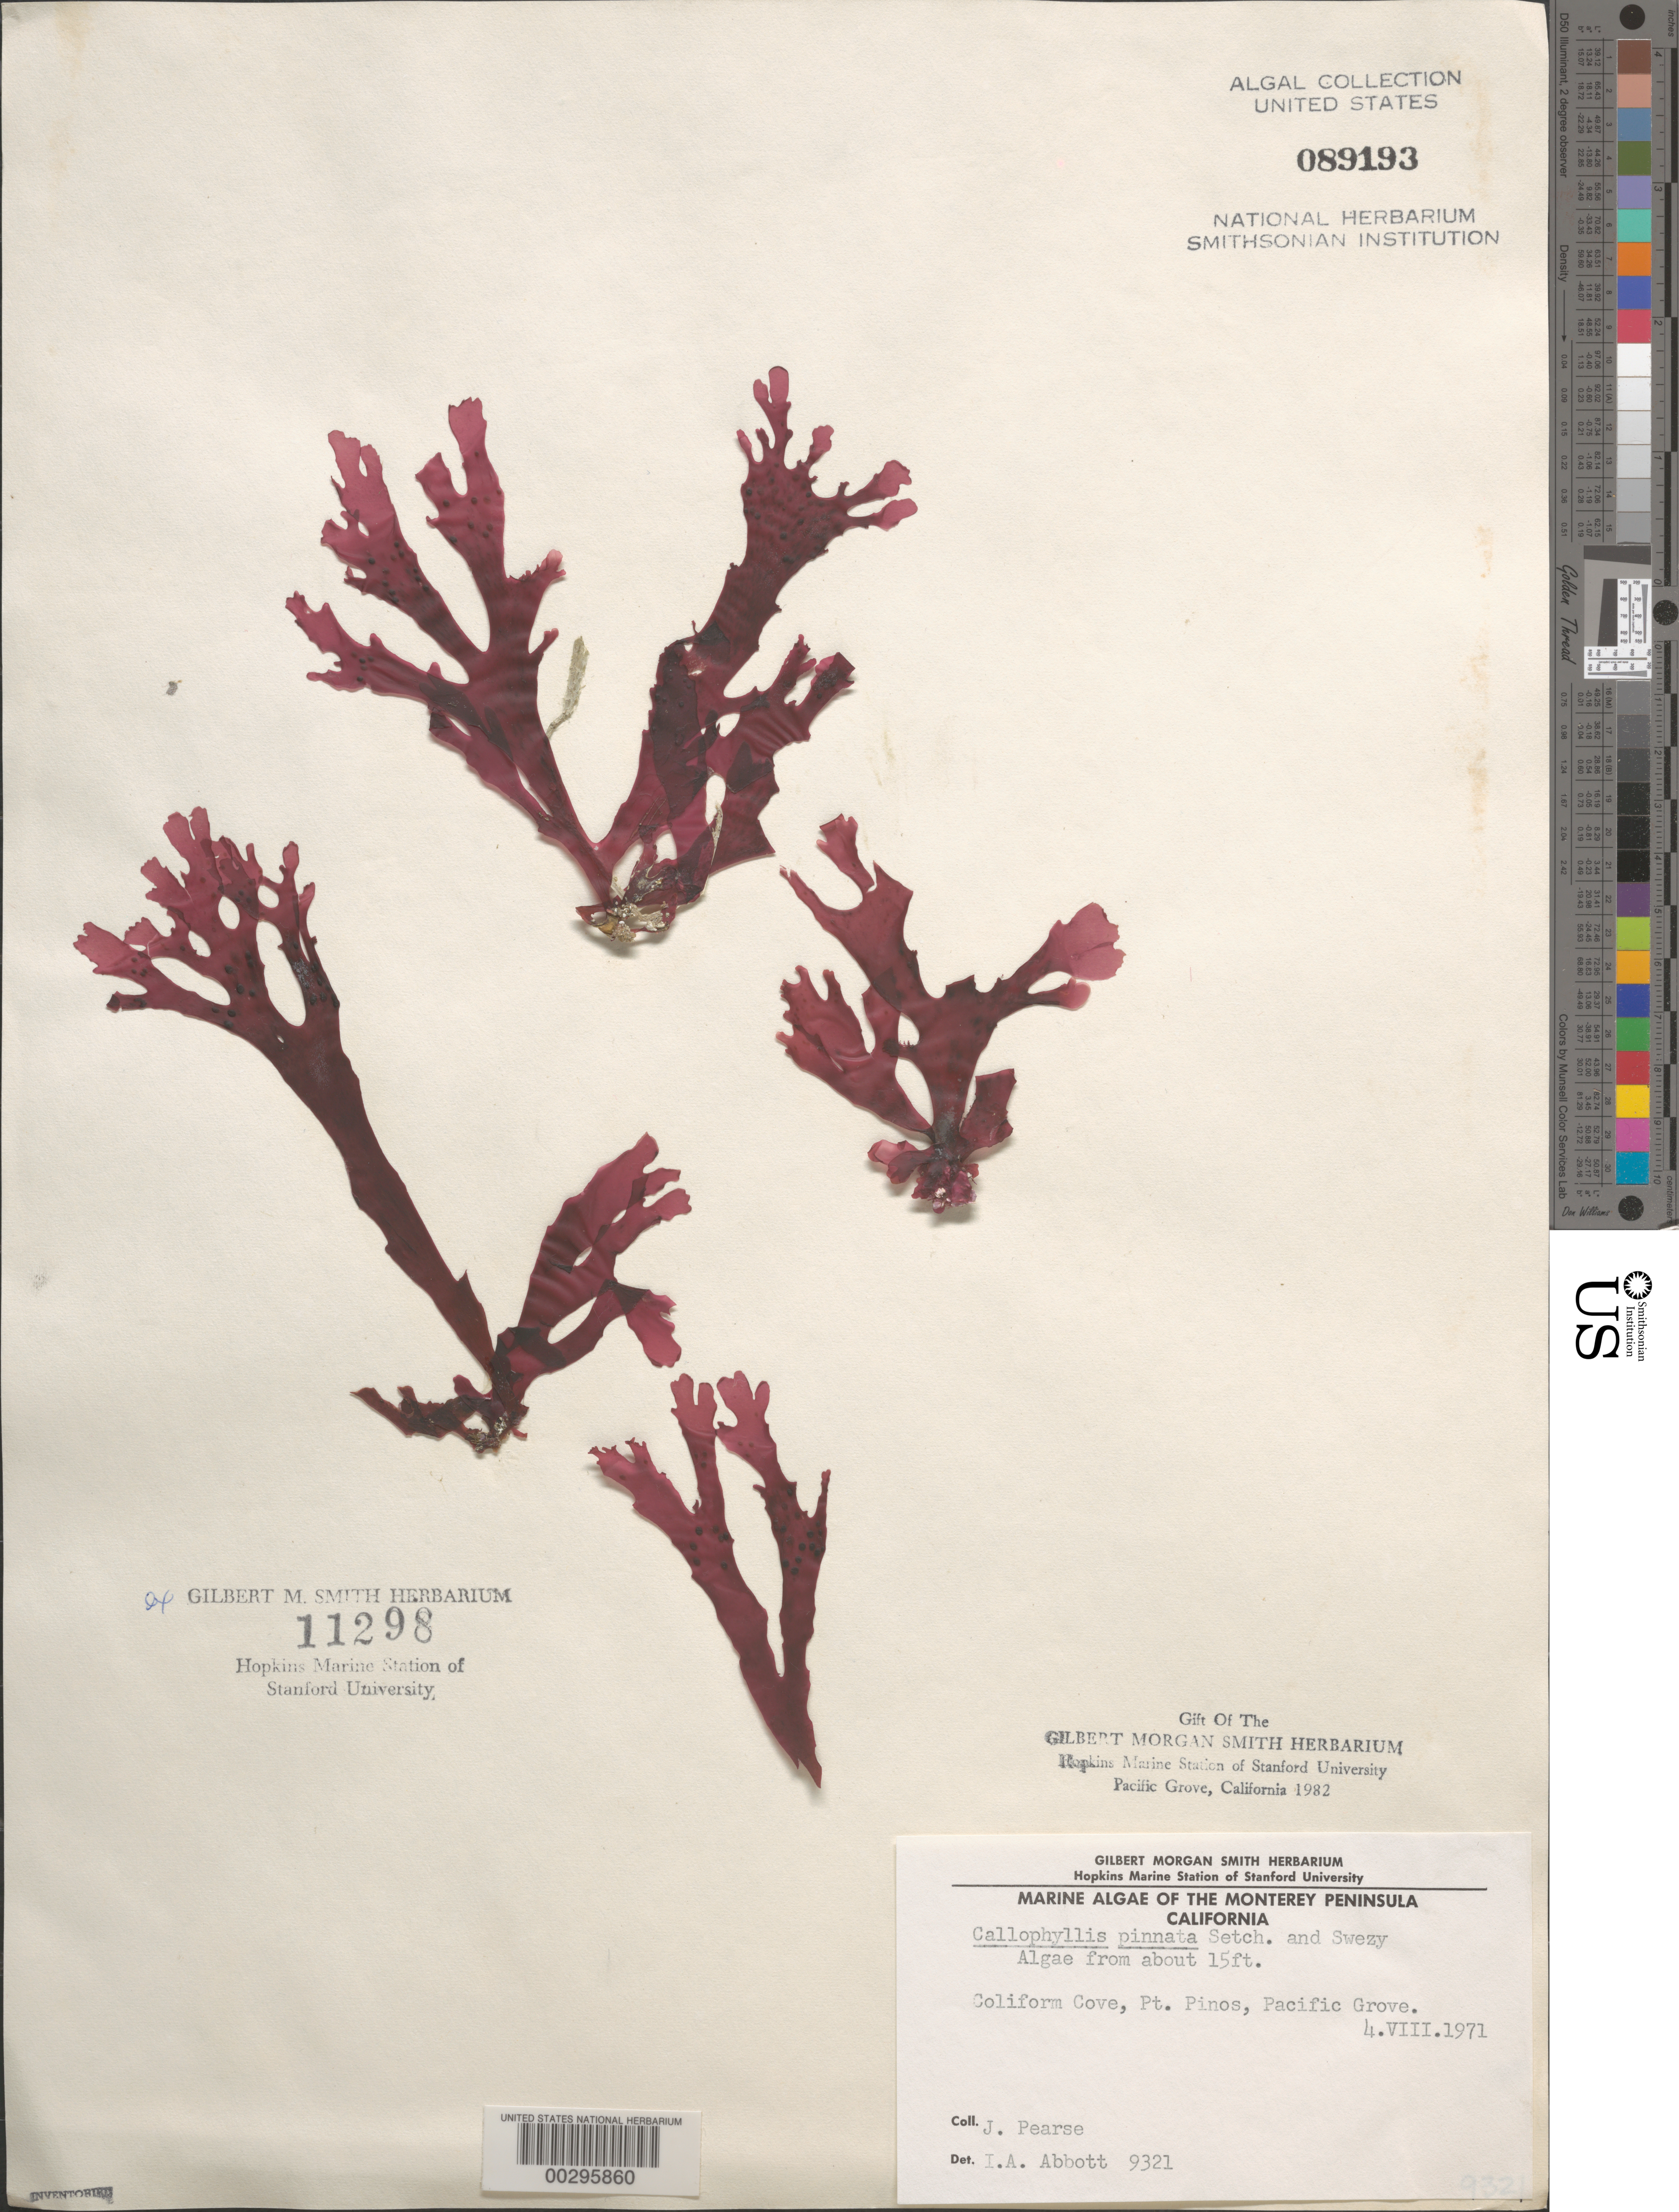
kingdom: Plantae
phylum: Rhodophyta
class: Florideophyceae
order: Gigartinales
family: Kallymeniaceae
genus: Callophyllis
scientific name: Callophyllis pinnata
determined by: Abbott, Isabella A.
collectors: J. Pearse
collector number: IAA 9321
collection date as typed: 04 Aug 1971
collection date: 1971-08-04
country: United States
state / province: California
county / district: Monterey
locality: Coliform Cove, Point Pinos, Pacific Grove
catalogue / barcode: US 89193